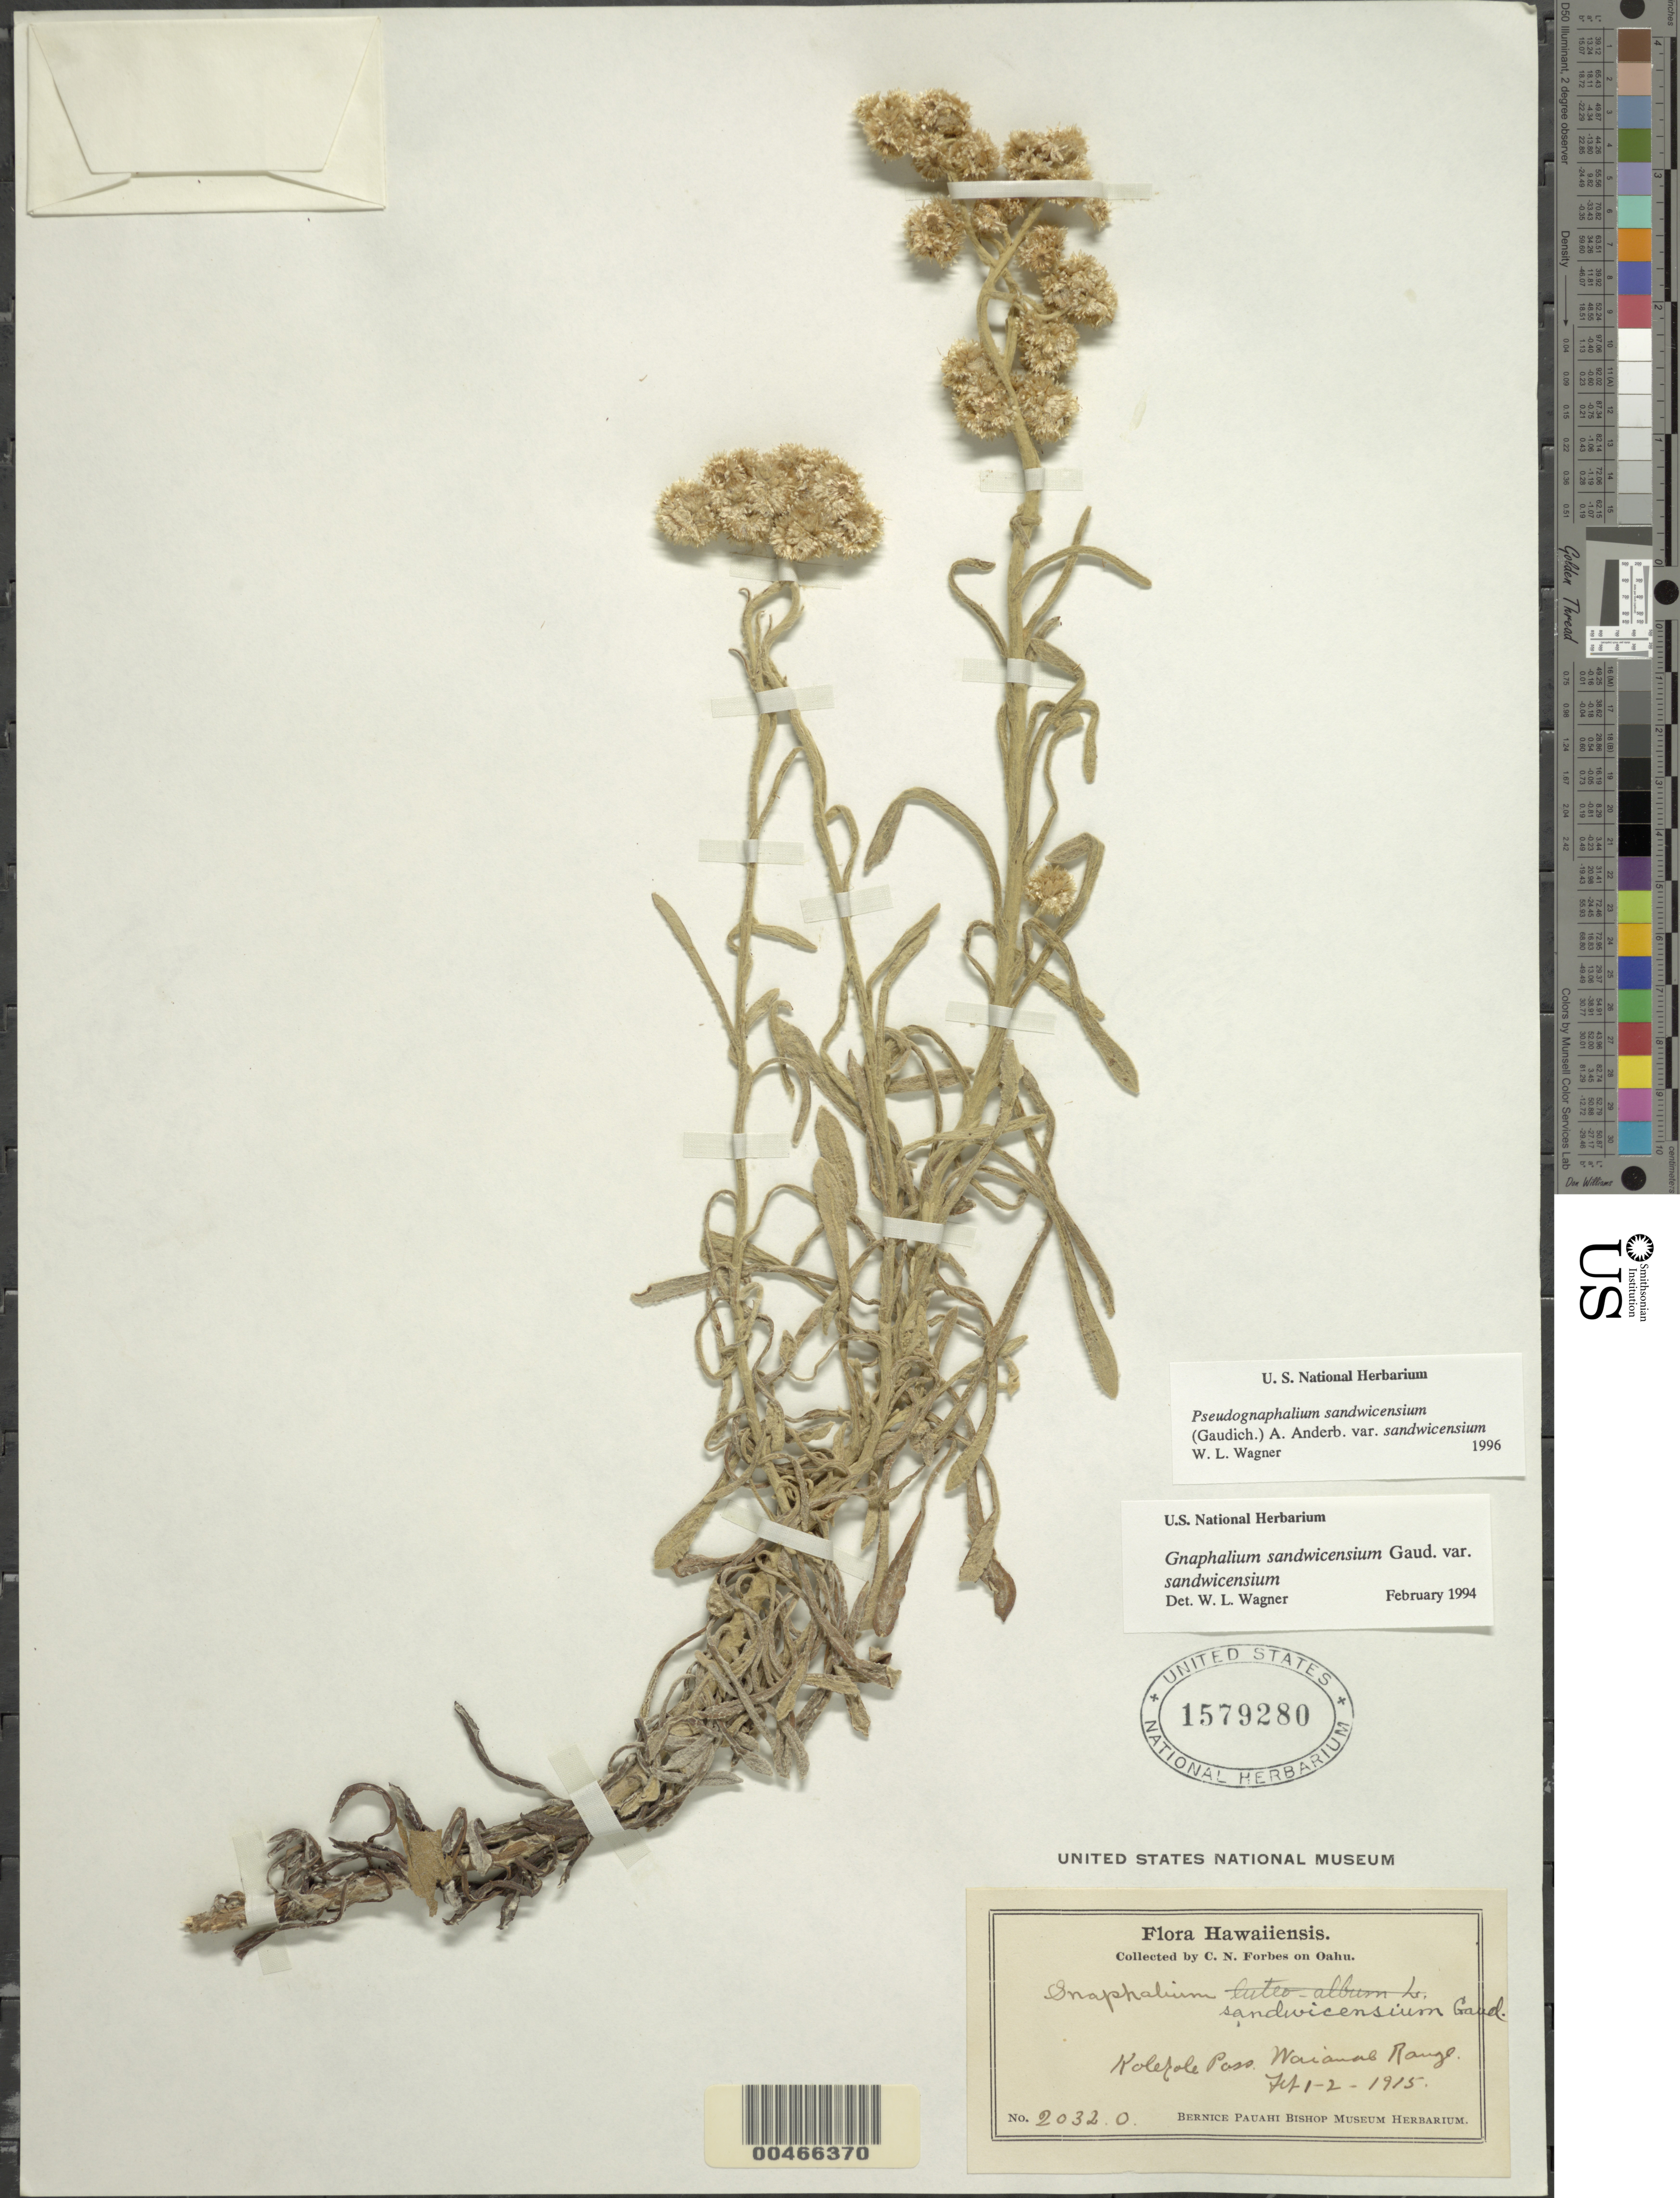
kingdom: Plantae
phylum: Tracheophyta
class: Magnoliopsida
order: Asterales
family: Asteraceae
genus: Pseudognaphalium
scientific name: Pseudognaphalium sandwicensium var. sandwicensium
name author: (Gaudich.) Anderb.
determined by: Wagner, W. L., (BOT), Smithsonian Institution - National Museum of Natural History (UNITED STATES)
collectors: C. N. Forbes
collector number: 2032.O.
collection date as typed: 1 Feb 1915 to 2 Feb 1915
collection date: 1915-02-01/1915-02-02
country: United States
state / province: Hawaii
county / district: Honolulu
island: Oahu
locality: Kolekole Pass, Waianae Range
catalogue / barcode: US 1579280